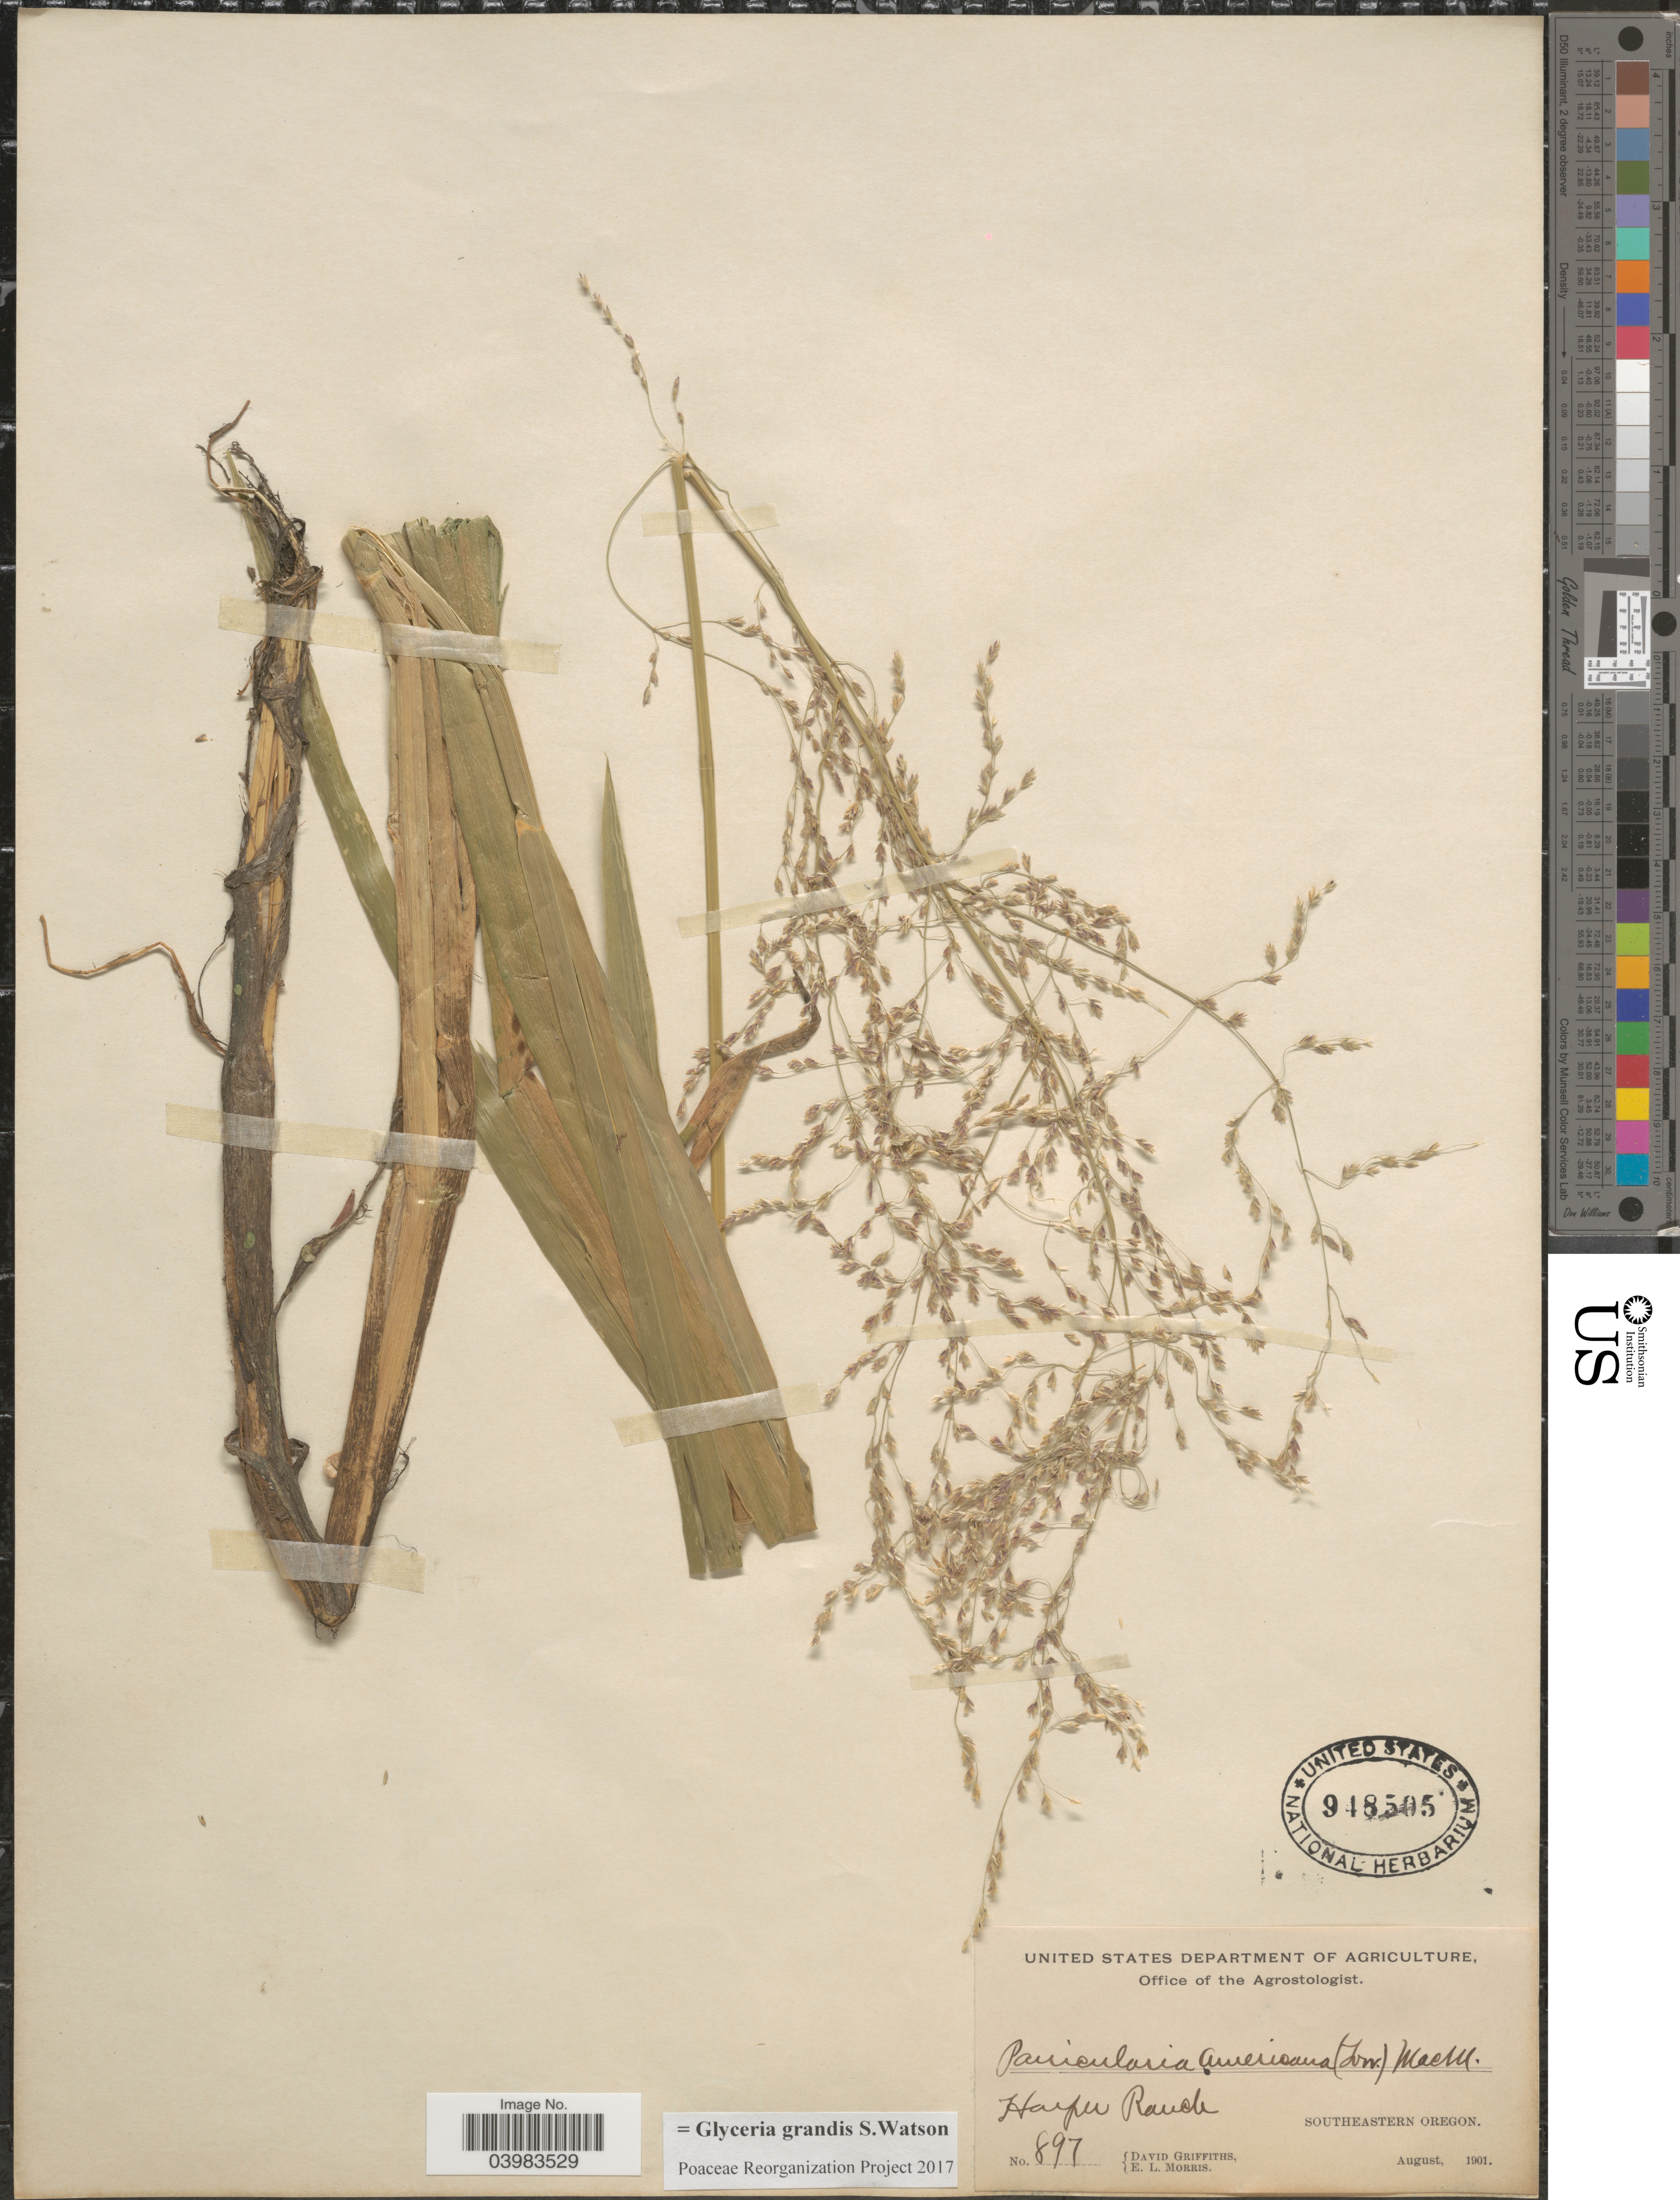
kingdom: Plantae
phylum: Tracheophyta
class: Liliopsida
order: Poales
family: Poaceae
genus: Glyceria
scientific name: Glyceria grandis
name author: S. Watson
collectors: D. Griffiths & E. Morris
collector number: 897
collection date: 1901-08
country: United States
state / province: Oregon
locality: Harper Ranch. Southeastern Oregon.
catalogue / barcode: US 948505